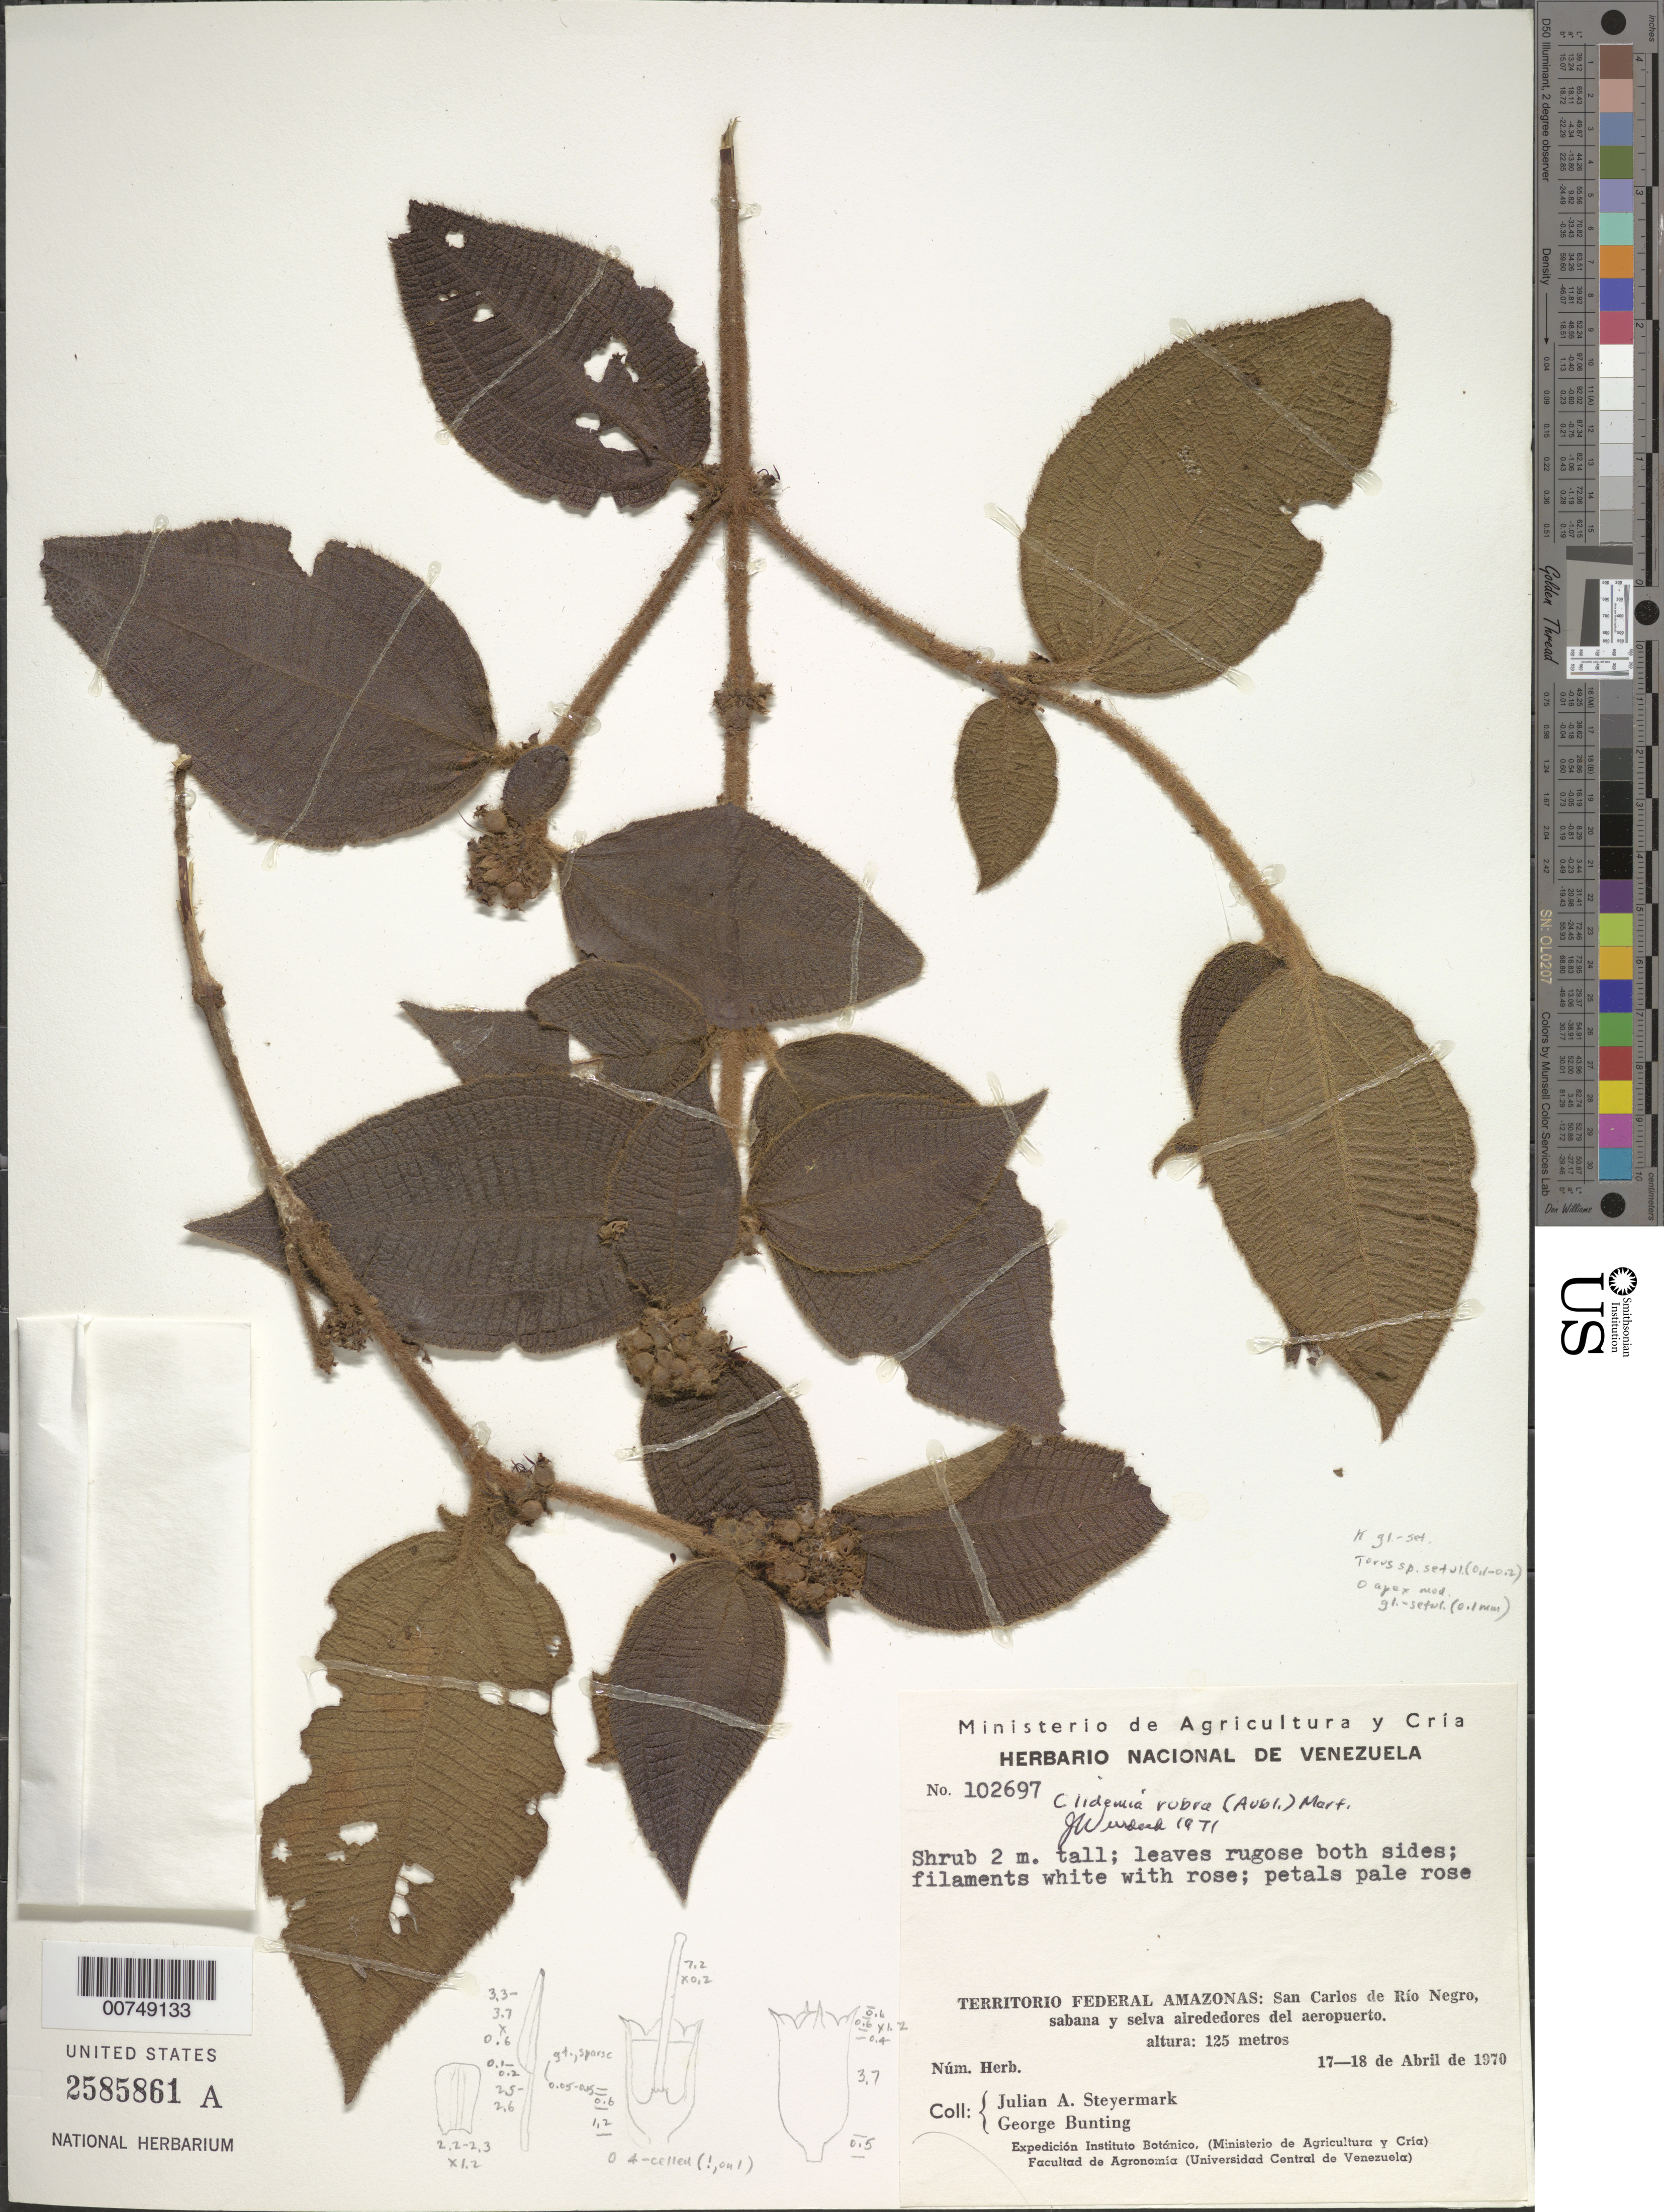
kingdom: Plantae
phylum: Tracheophyta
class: Magnoliopsida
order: Myrtales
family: Melastomataceae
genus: Clidemia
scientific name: Clidemia rubra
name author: (Aubl.) Mart.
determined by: Wurdack, John J., (US), US (UNITED STATES)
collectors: J. Steyermark & G. S. Bunting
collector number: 102697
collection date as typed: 17-Apr-70 to 18-Apr-70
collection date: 1970-04-17/1970-04-18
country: Venezuela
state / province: Amazonas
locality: San Carlos de Río Negro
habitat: Savanna and forest, outskirts of airport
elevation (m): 125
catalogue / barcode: US 2585861A